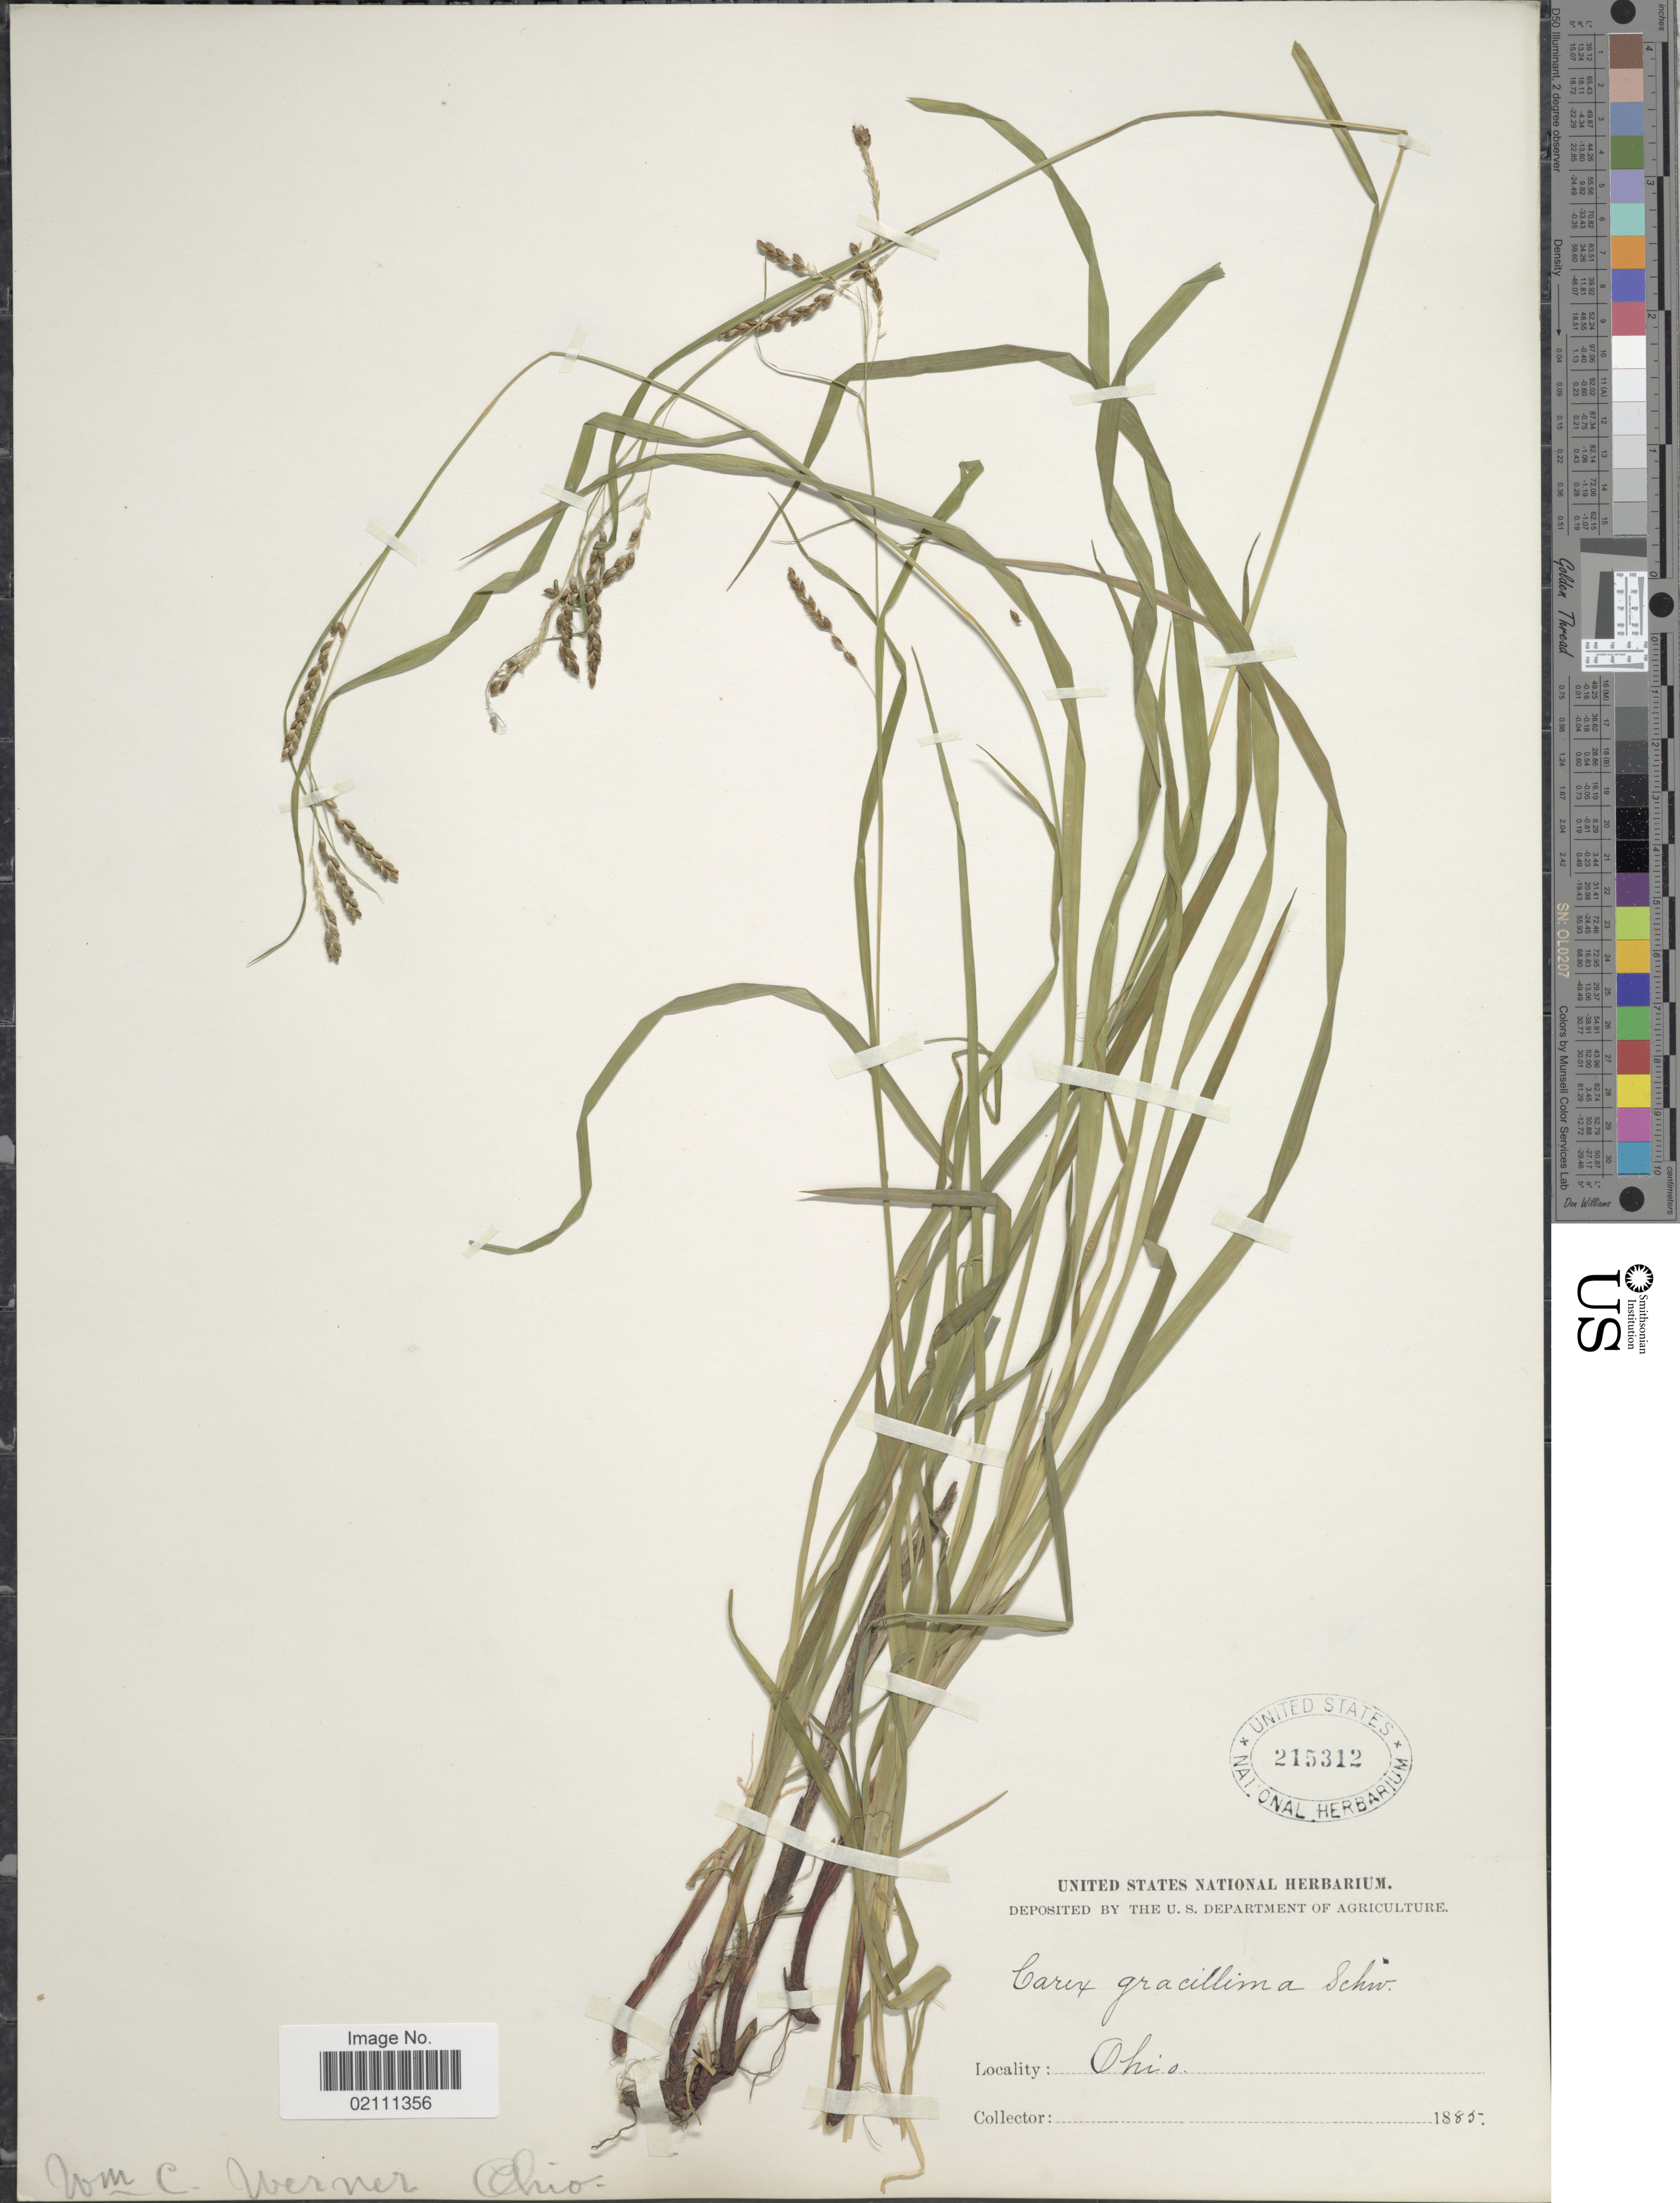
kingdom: Plantae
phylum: Tracheophyta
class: Liliopsida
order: Poales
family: Cyperaceae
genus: Carex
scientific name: Carex gracillima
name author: Schwein.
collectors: W. Werner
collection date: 1885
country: United States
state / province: Ohio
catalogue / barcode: US 215312